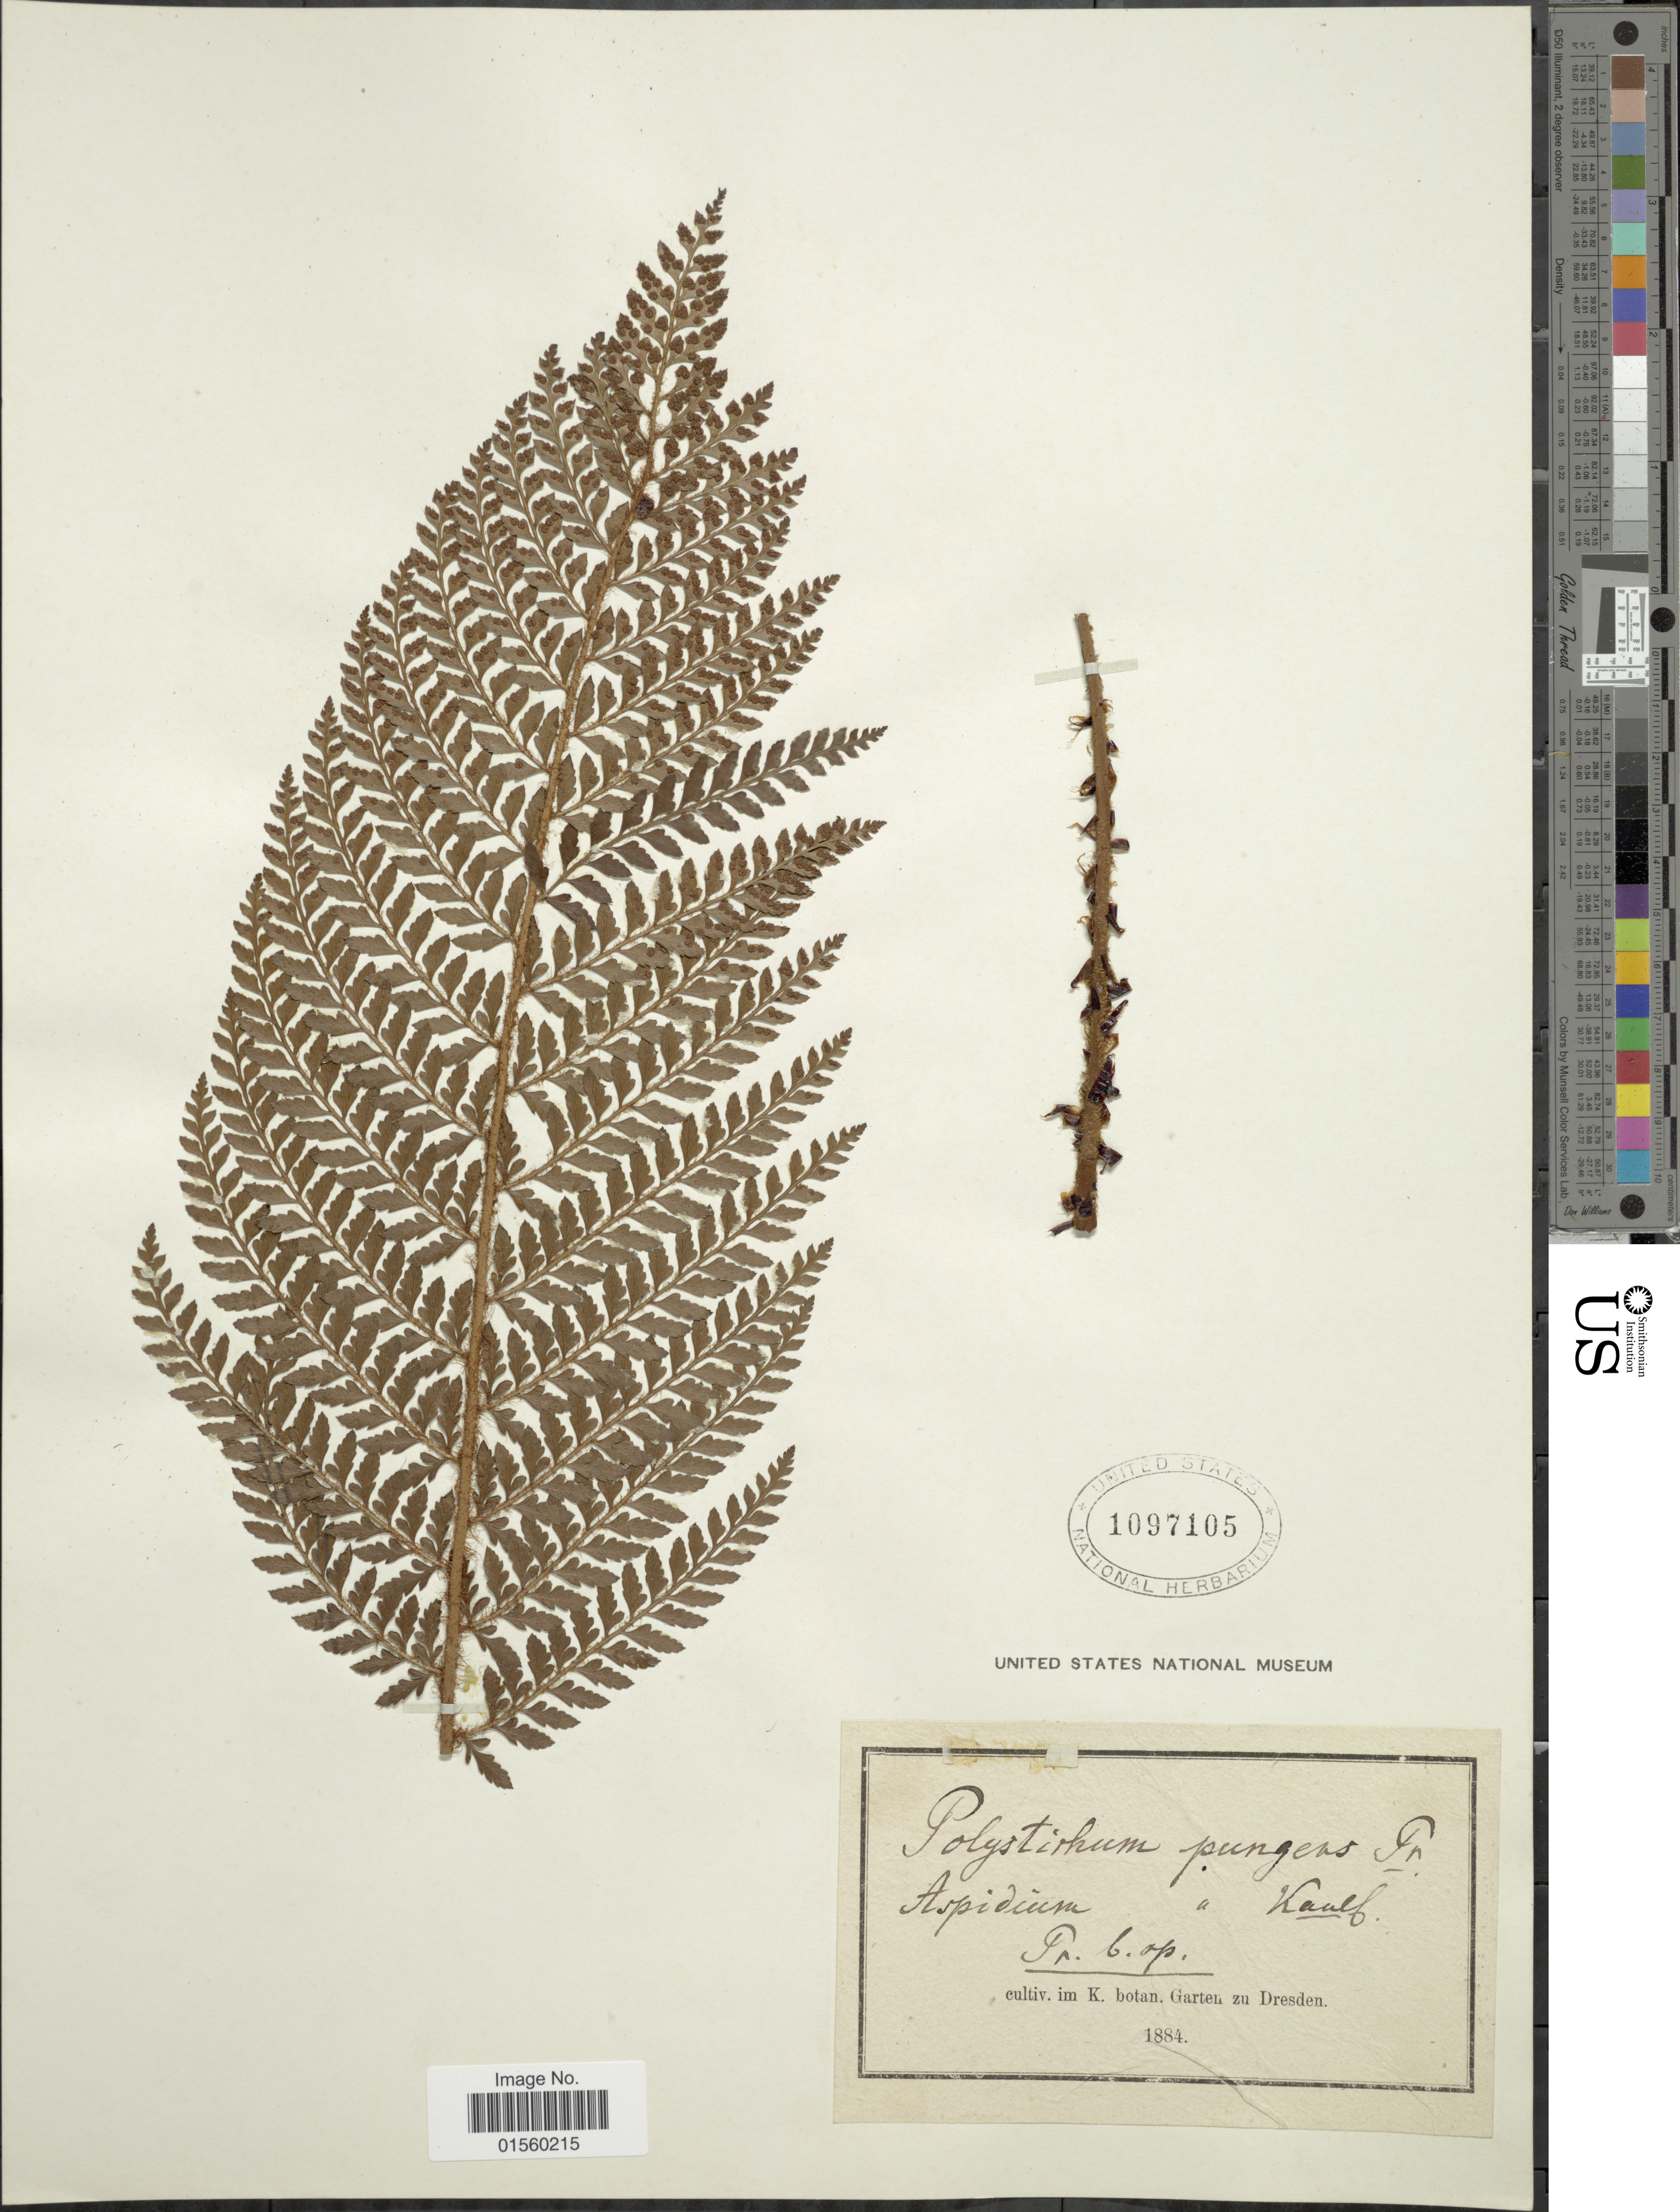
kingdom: Plantae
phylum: Tracheophyta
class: Polypodiopsida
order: Polypodiales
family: Dryopteridaceae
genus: Polystichum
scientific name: Polystichum pungens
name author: (Kaulf.) C. Presl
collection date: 1884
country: Germany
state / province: Sachsen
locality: Pr. b. op., im K. botan. Garten zu Dresden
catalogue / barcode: US 1097105